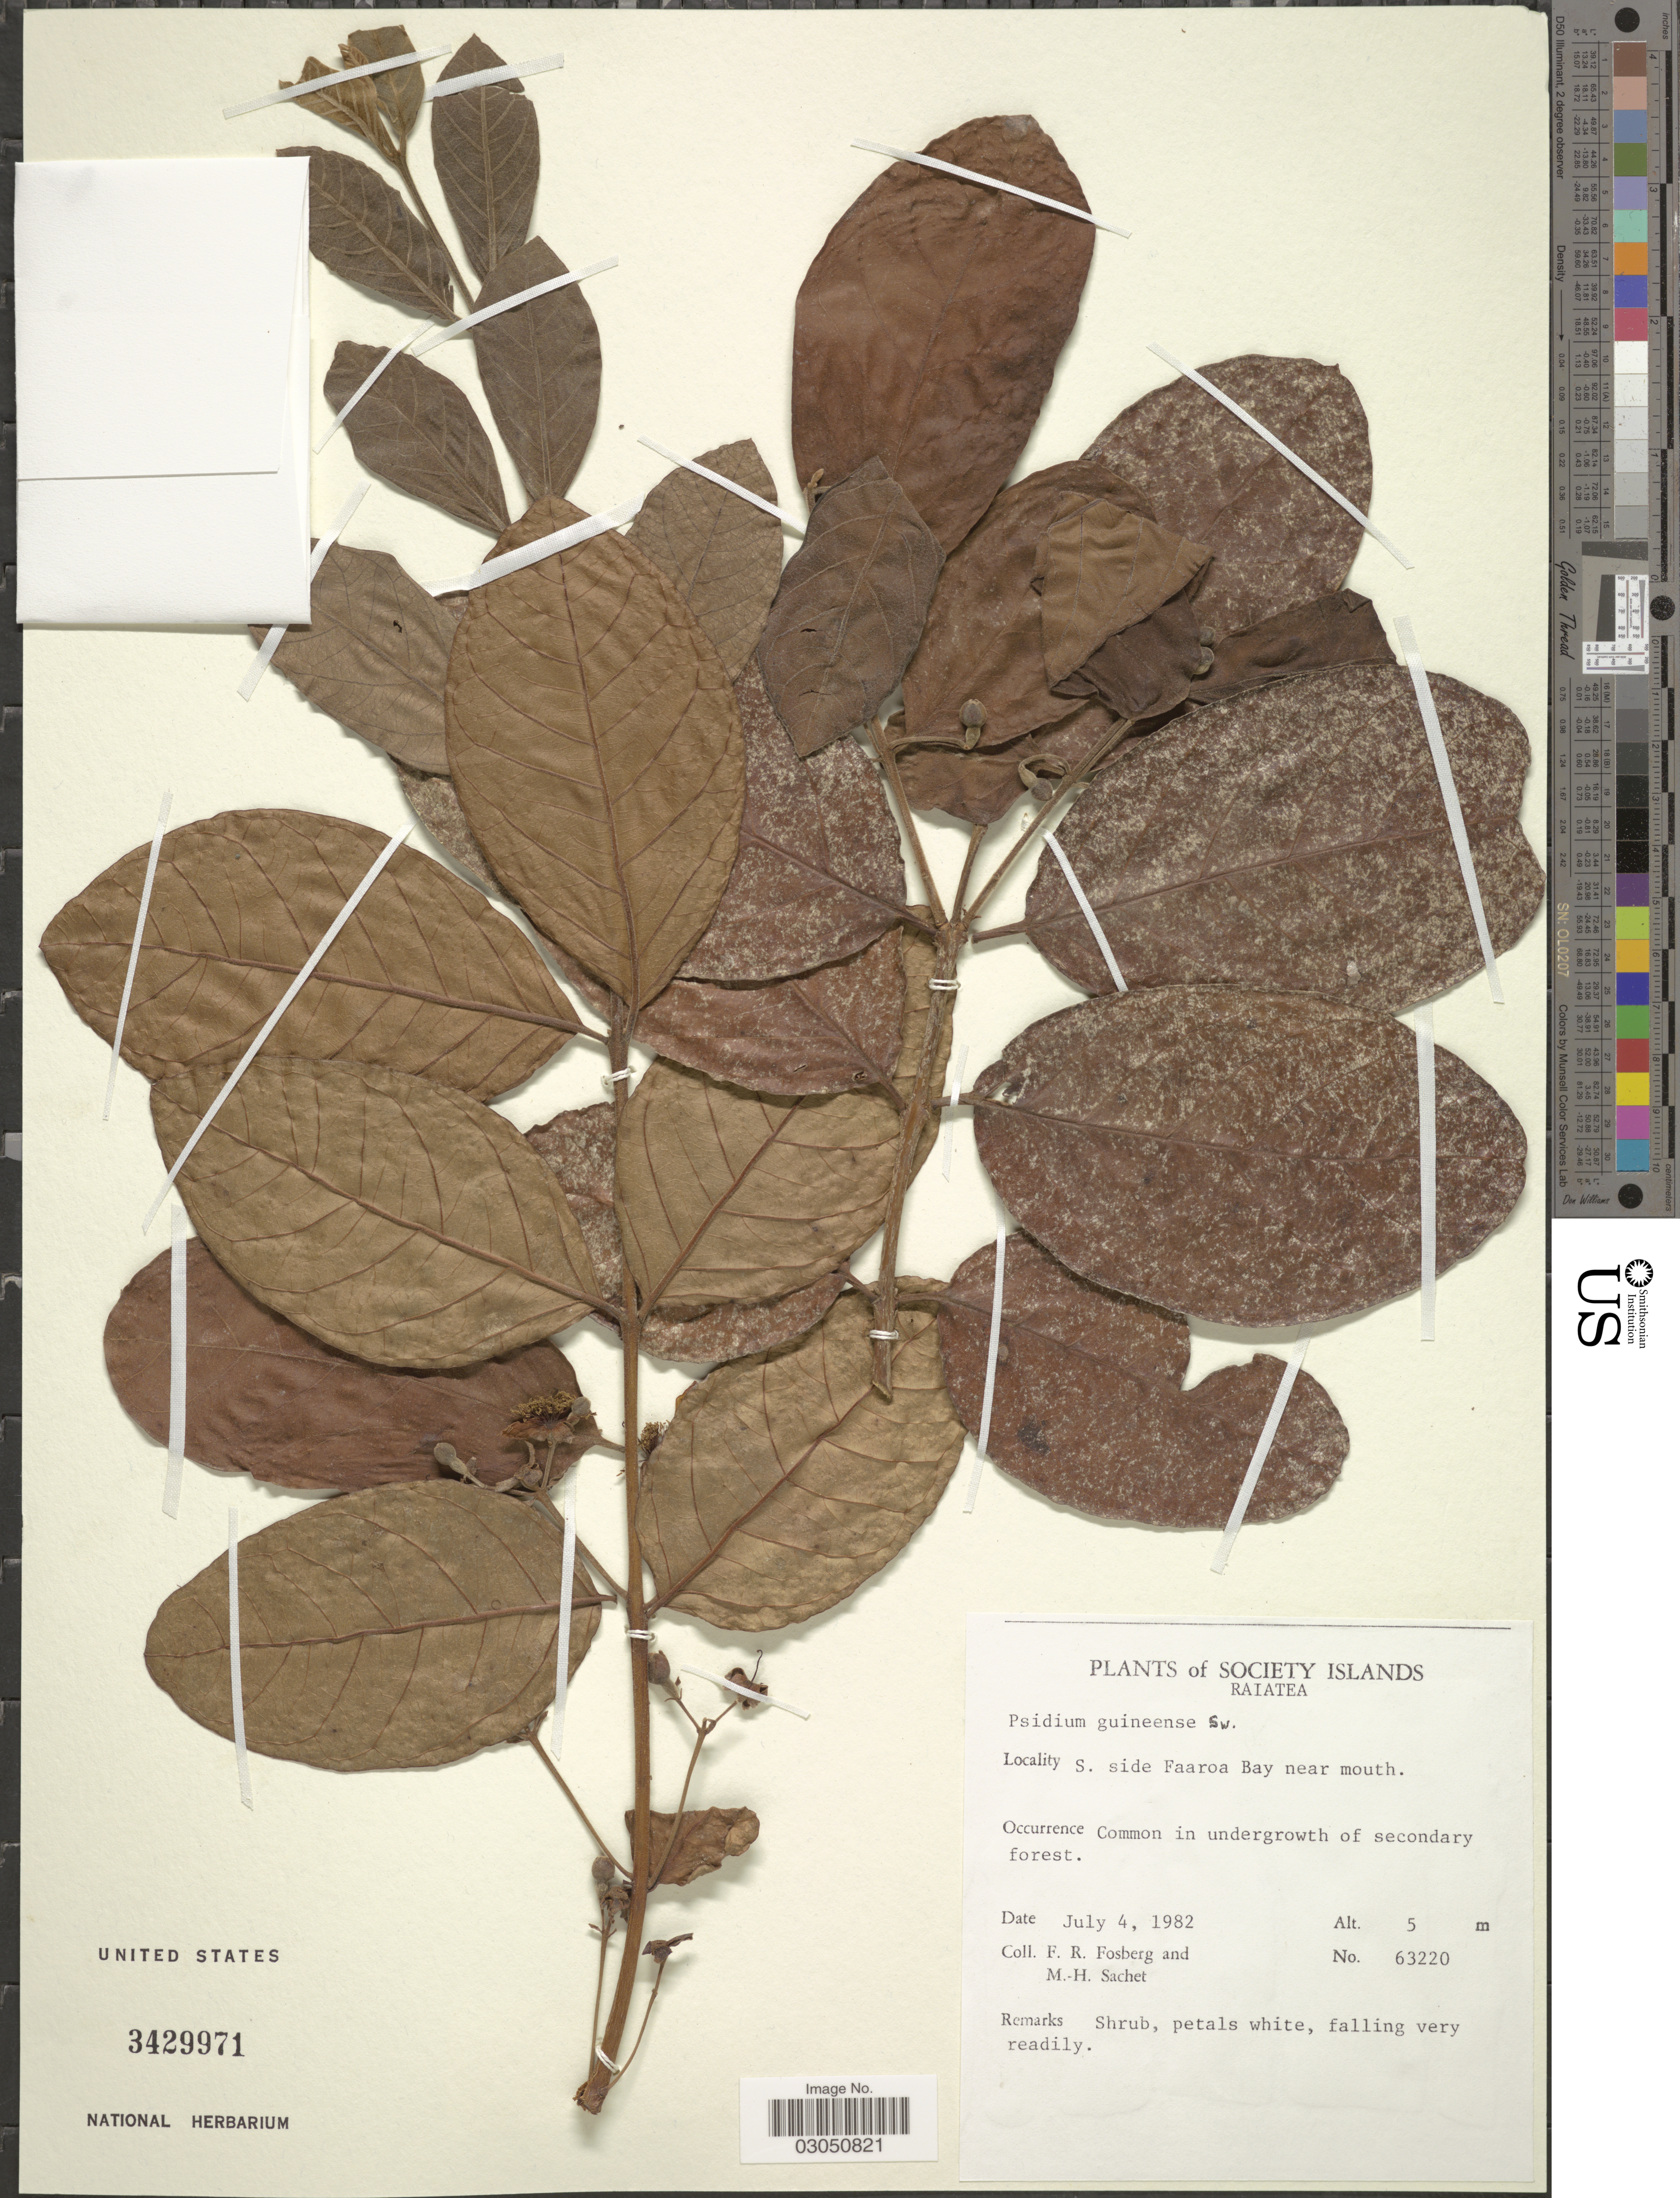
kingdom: Plantae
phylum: Tracheophyta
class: Magnoliopsida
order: Myrtales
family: Myrtaceae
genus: Psidium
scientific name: Psidium guineense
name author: Sw.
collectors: F. R. Fosberg & M.-H. Sachet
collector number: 63220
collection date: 1982-07-04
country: French Polynesia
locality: Society Islands. Raiatea. S. side Faaroa Bay near mouth.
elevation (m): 5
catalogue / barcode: US 3429971